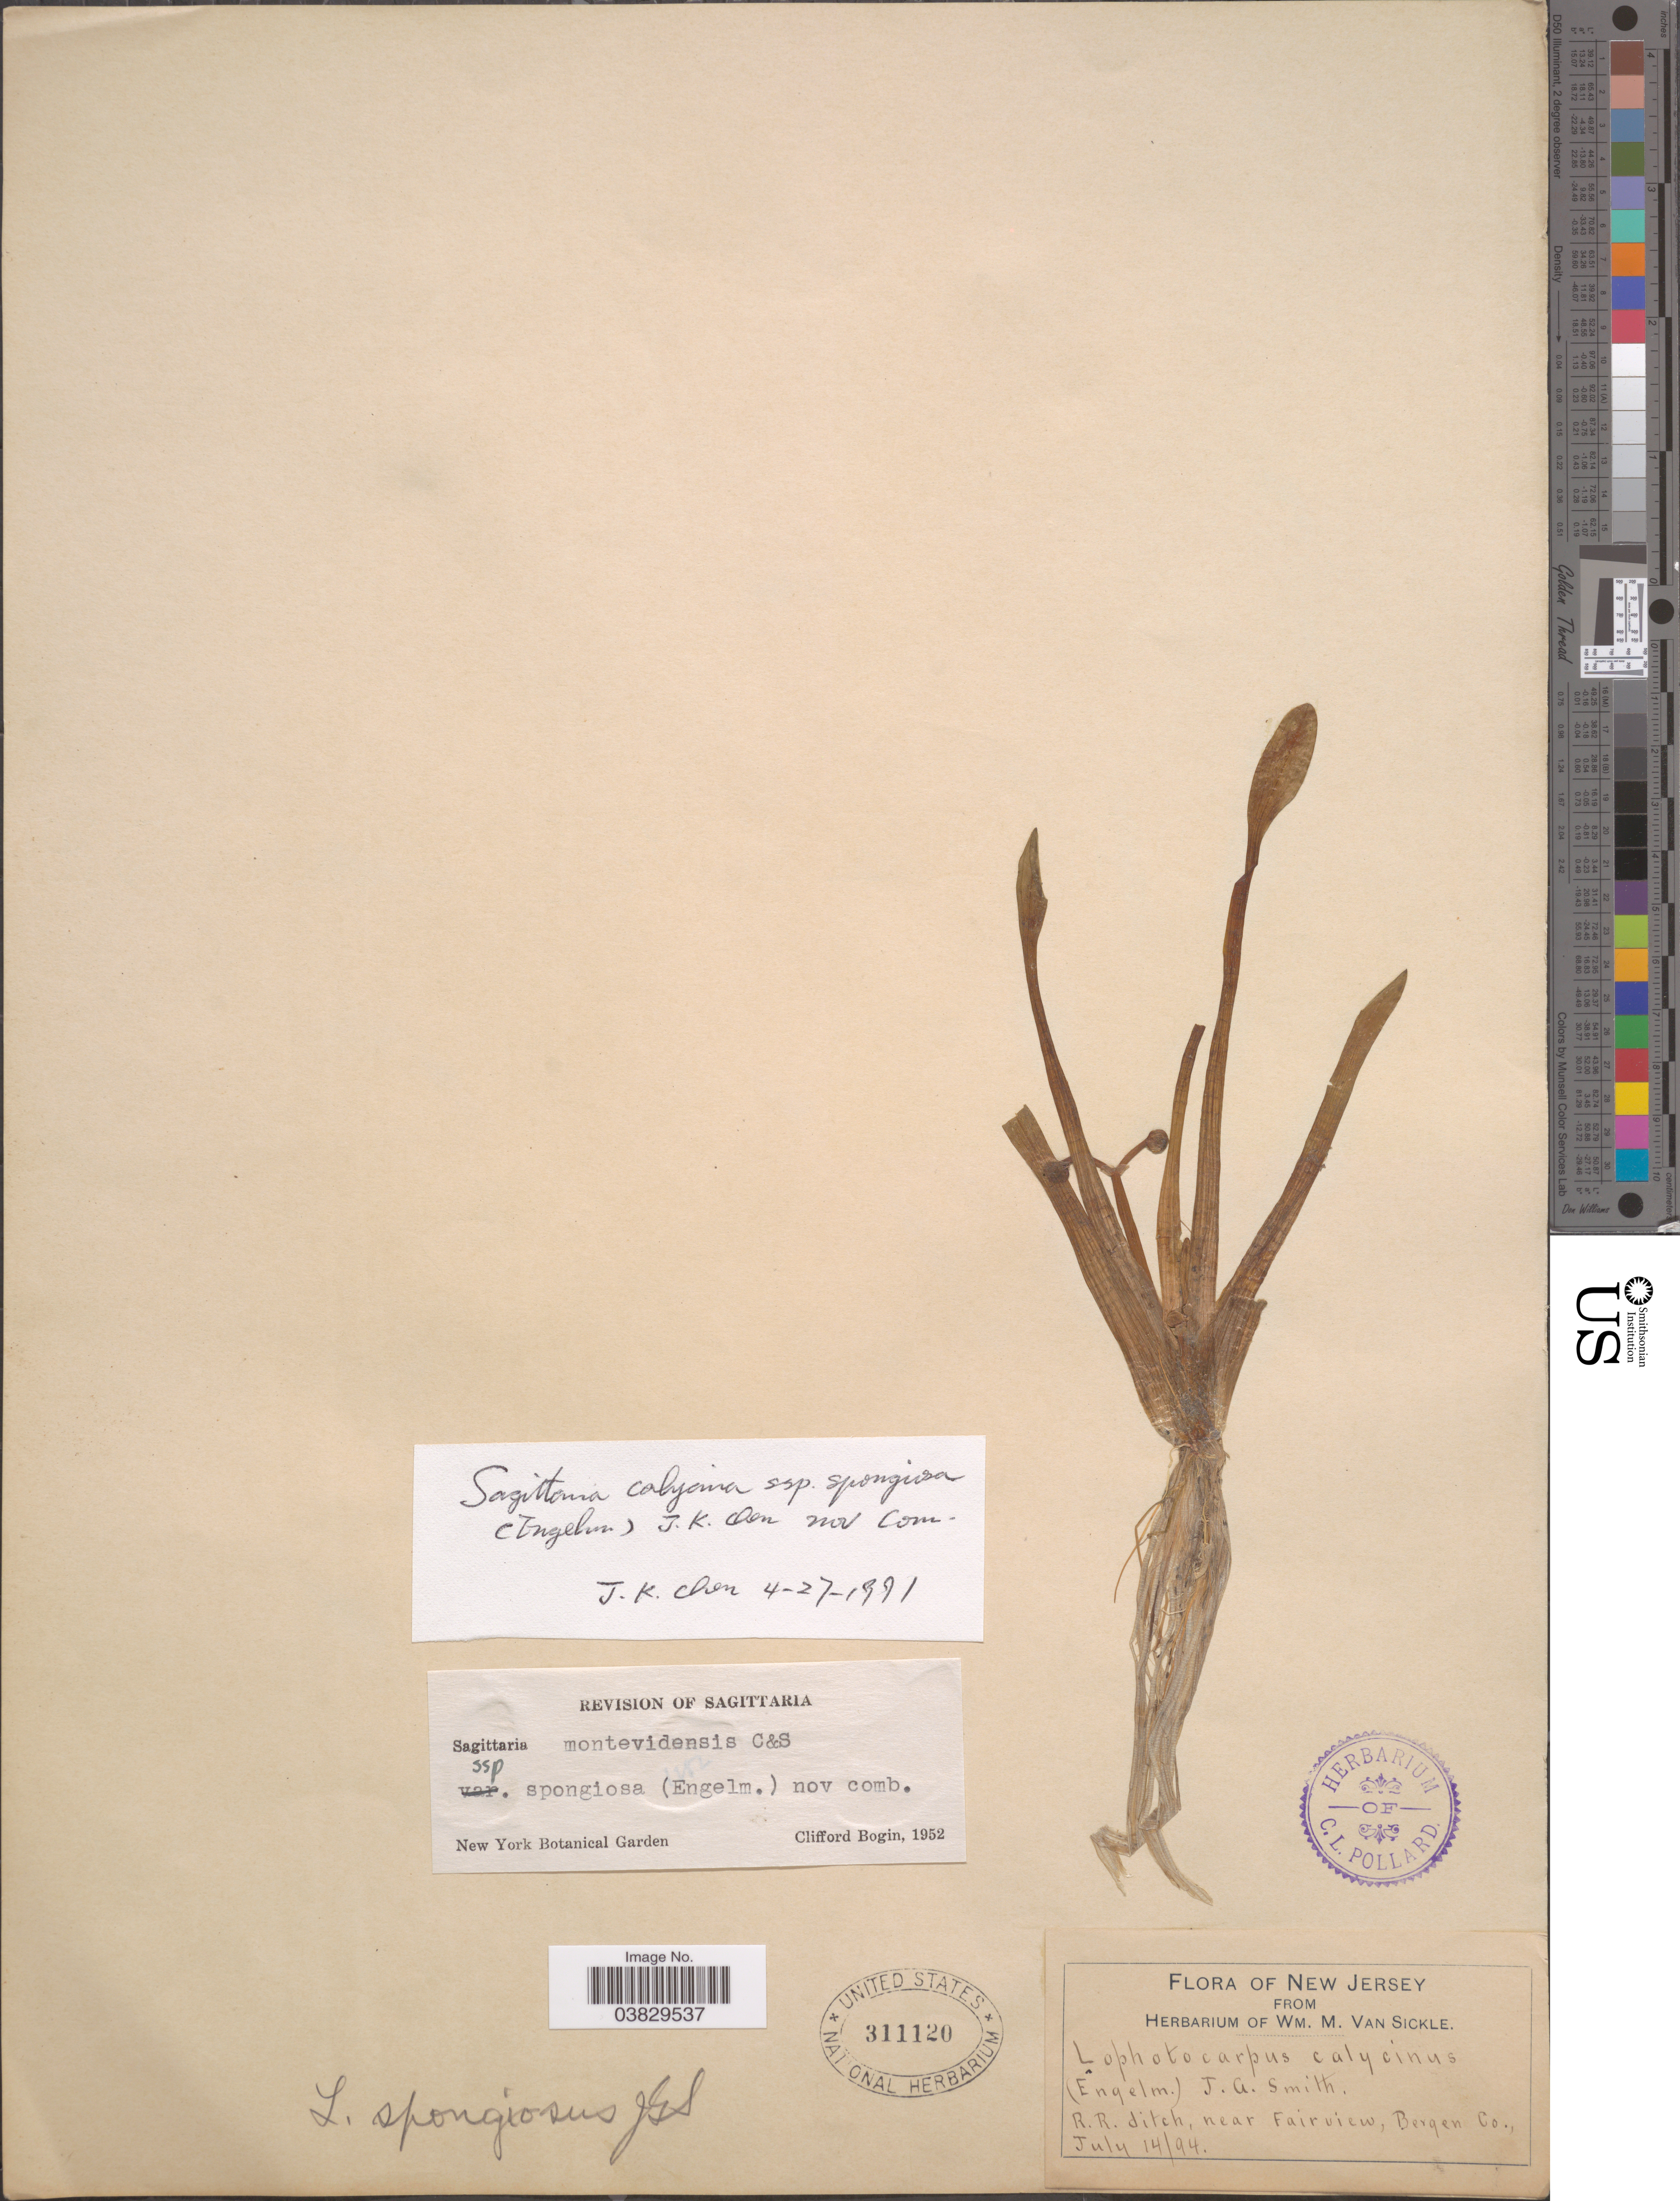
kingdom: Plantae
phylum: Tracheophyta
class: Liliopsida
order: Alismatales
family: Alismataceae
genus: Sagittaria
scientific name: Sagittaria calycina var. spongiosa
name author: Engelm.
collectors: T. Smith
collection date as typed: Transcribed d/m/y: 14/7/94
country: United States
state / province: New Jersey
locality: R. R. ditch, near Fairview, Bergen Co.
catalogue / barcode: US 311120